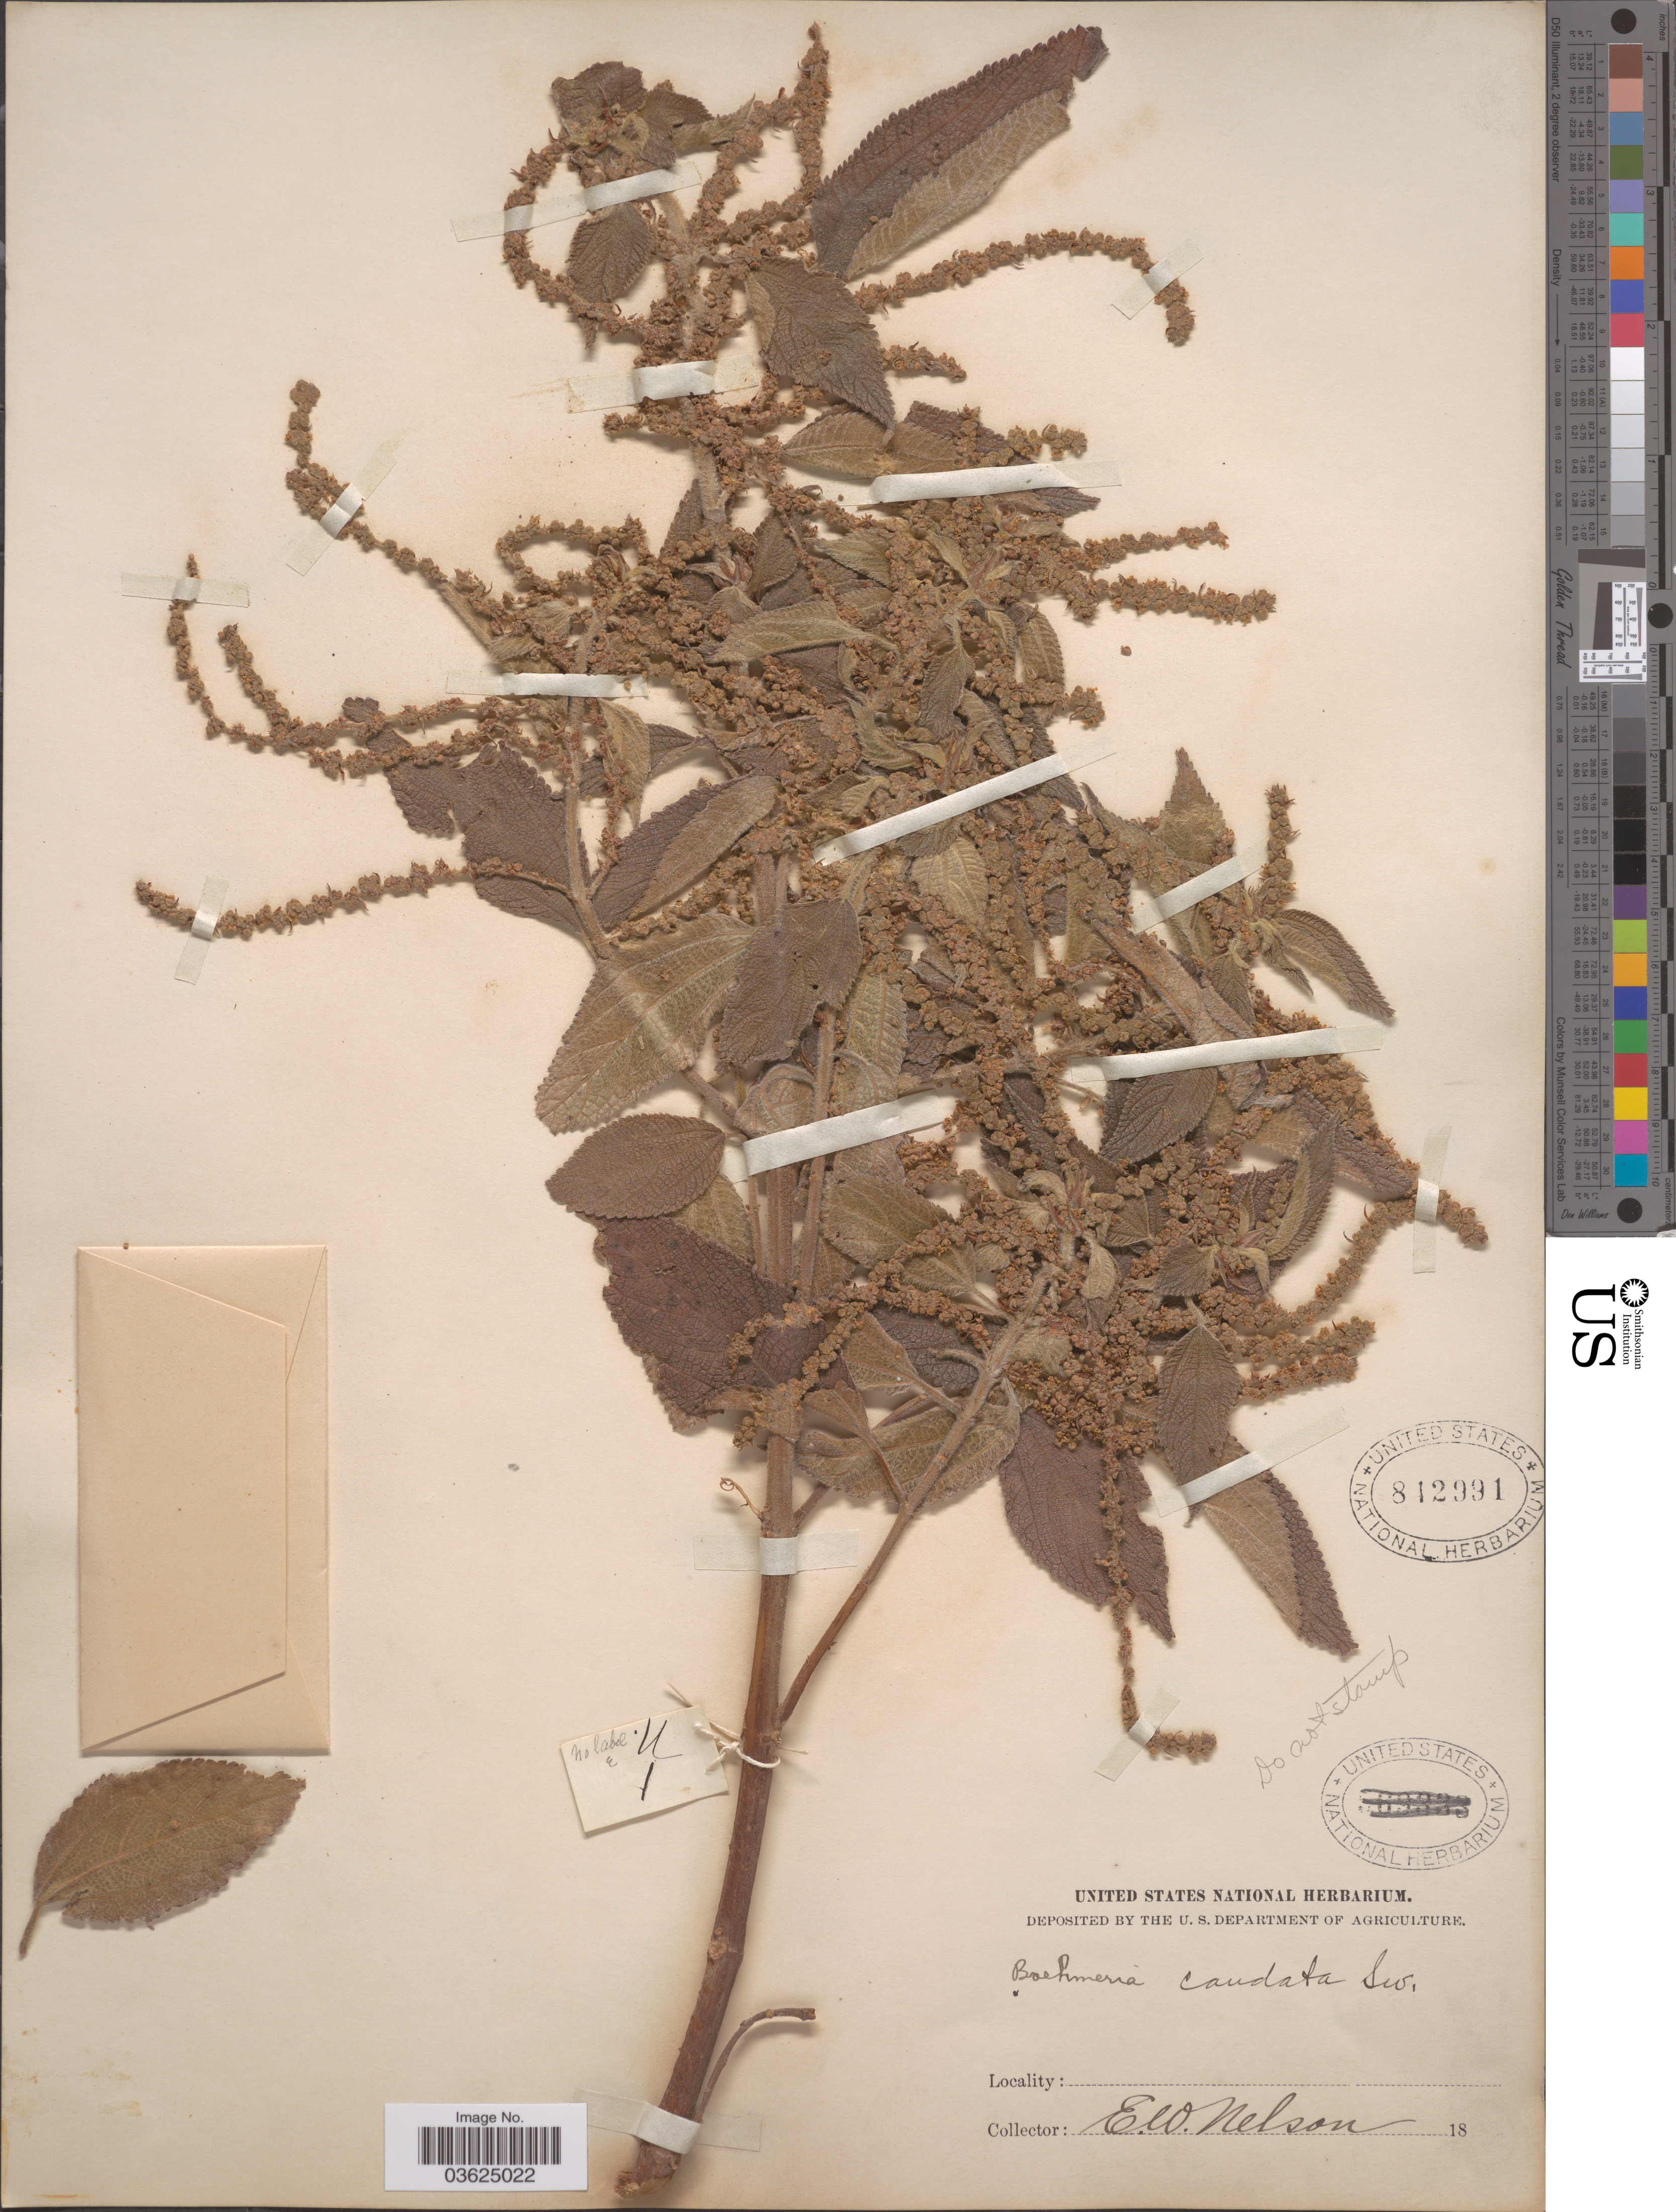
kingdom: Plantae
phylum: Tracheophyta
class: Magnoliopsida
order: Rosales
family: Urticaceae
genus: Boehmeria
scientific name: Boehmeria caudata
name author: Sw.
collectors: E. W. Nelson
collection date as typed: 18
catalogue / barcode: US 812991